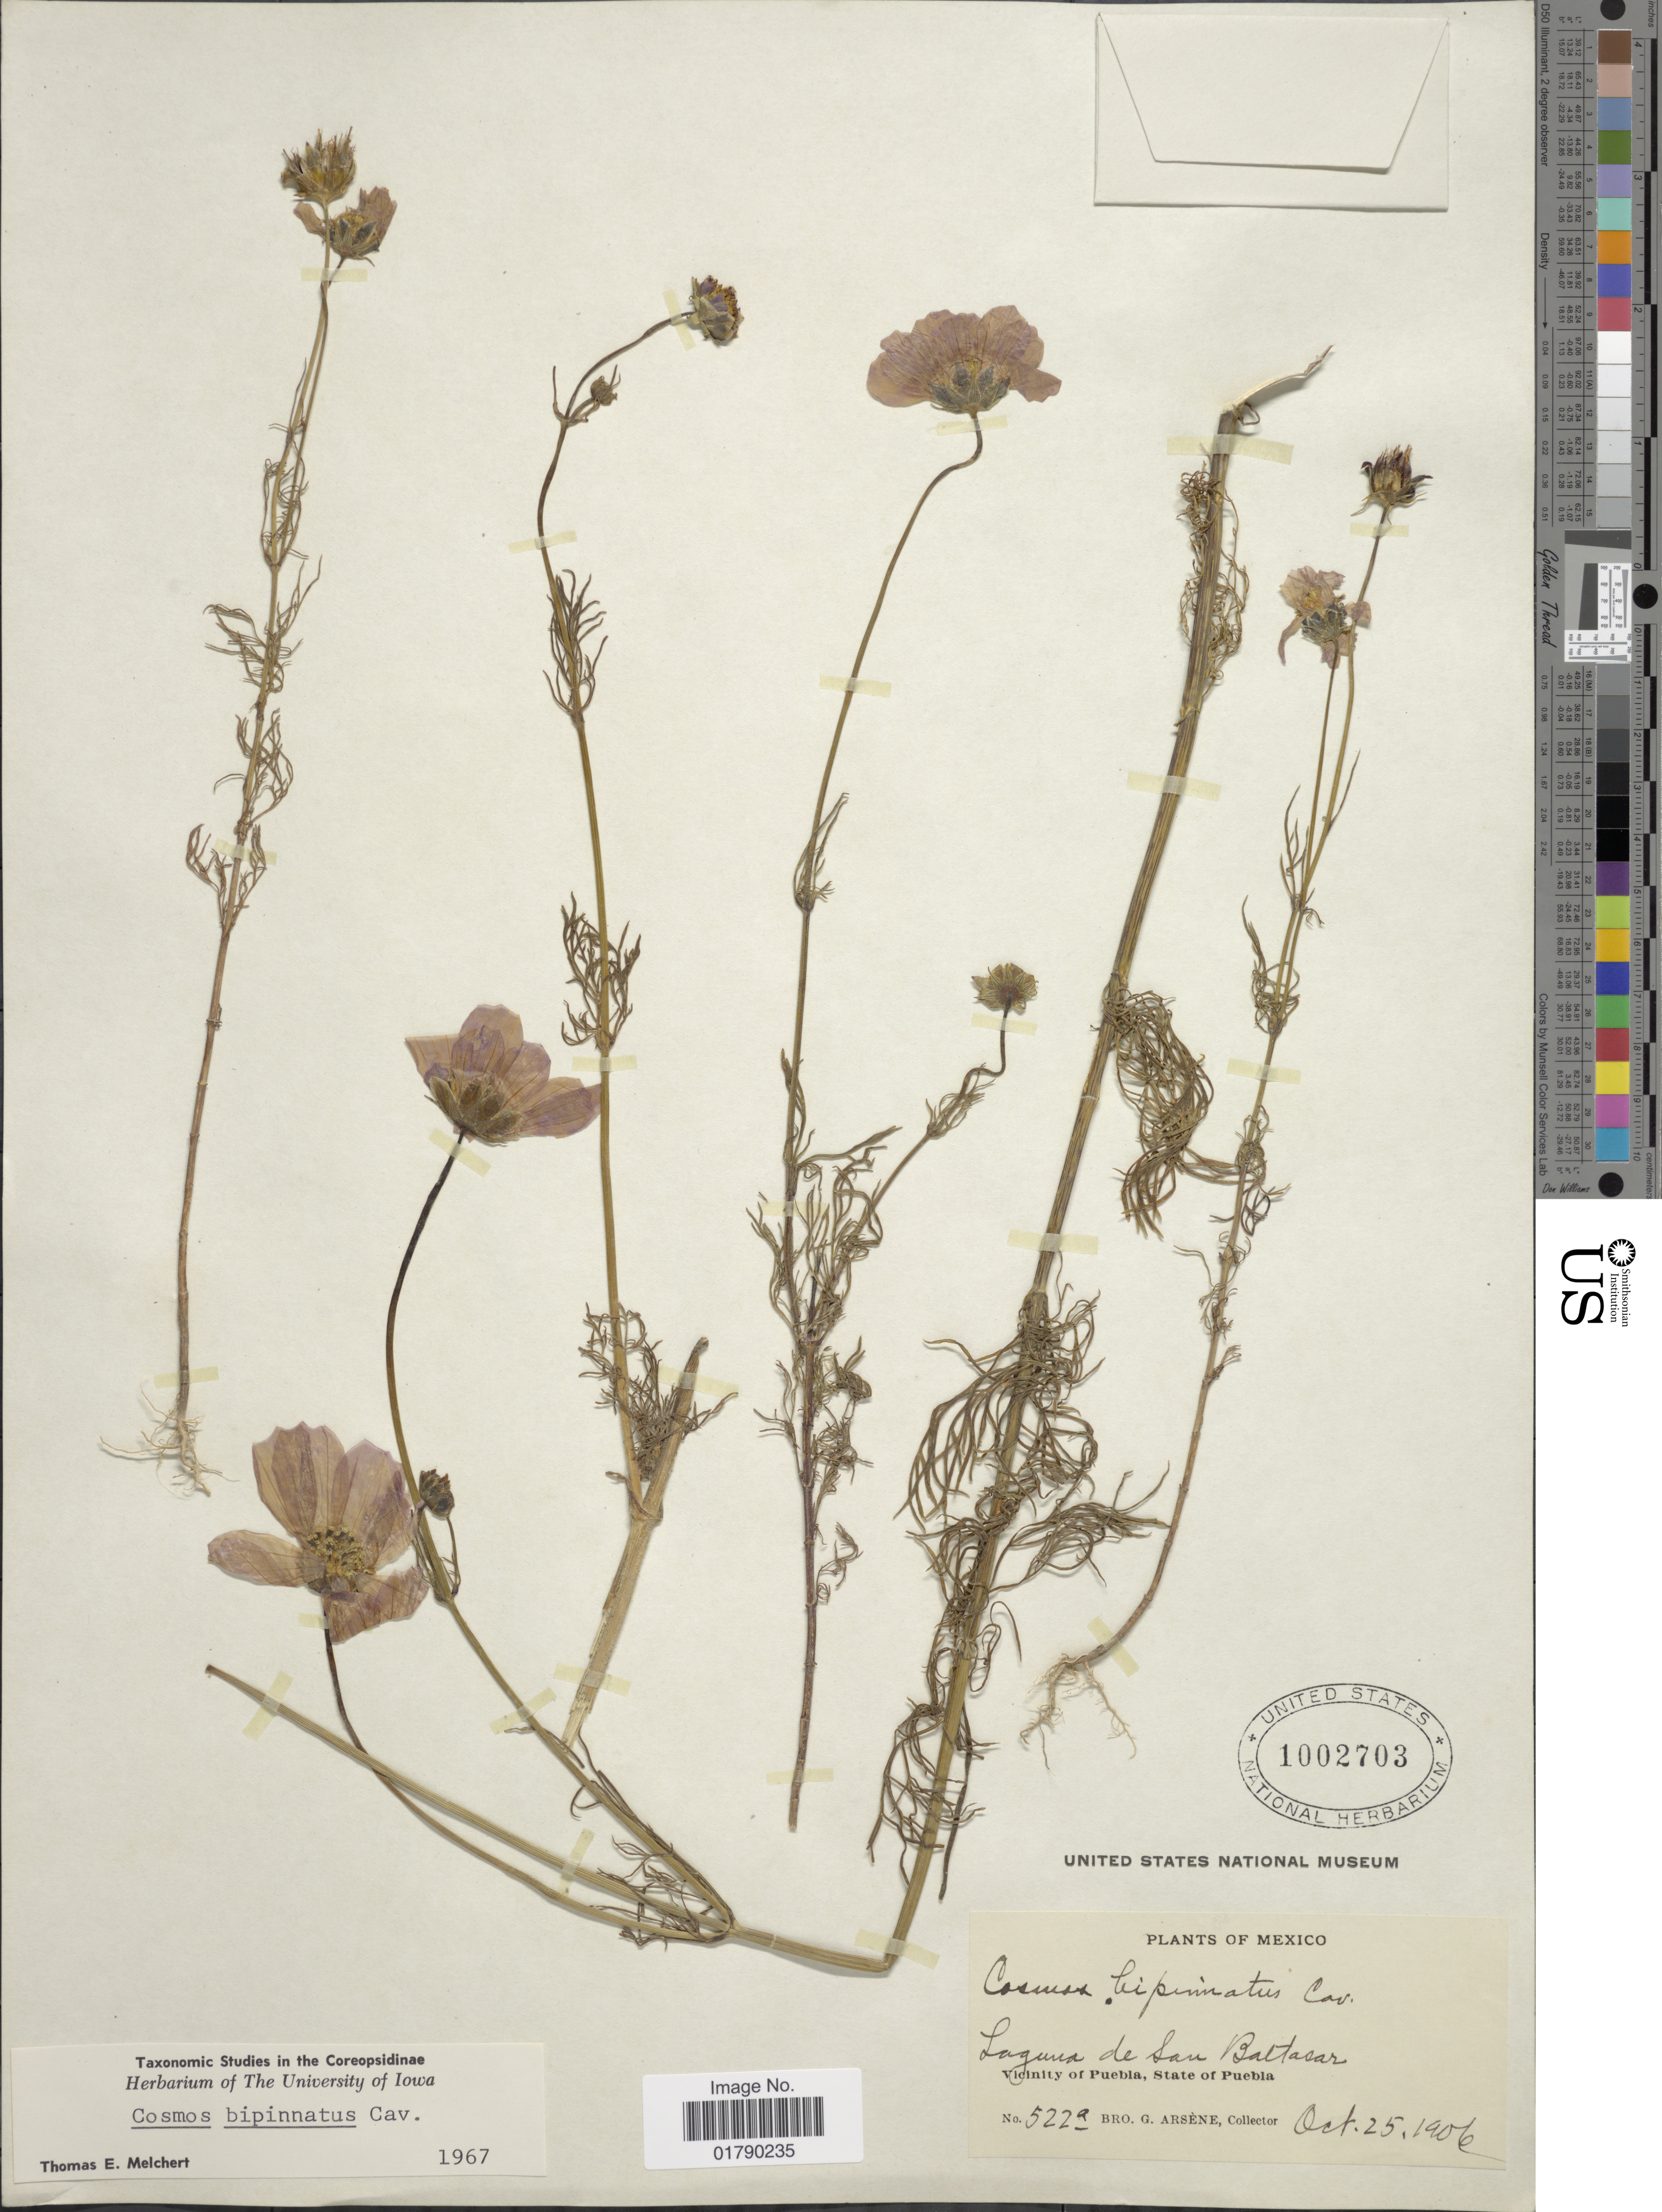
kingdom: Plantae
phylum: Tracheophyta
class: Magnoliopsida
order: Asterales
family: Asteraceae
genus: Cosmos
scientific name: Cosmos bipinnatus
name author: Cav.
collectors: Bro. G. Arsène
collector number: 522a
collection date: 1906-10-25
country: Mexico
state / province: Puebla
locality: Laguna de San Baltasar, Vicinity of Puebla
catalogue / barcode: US 1002703